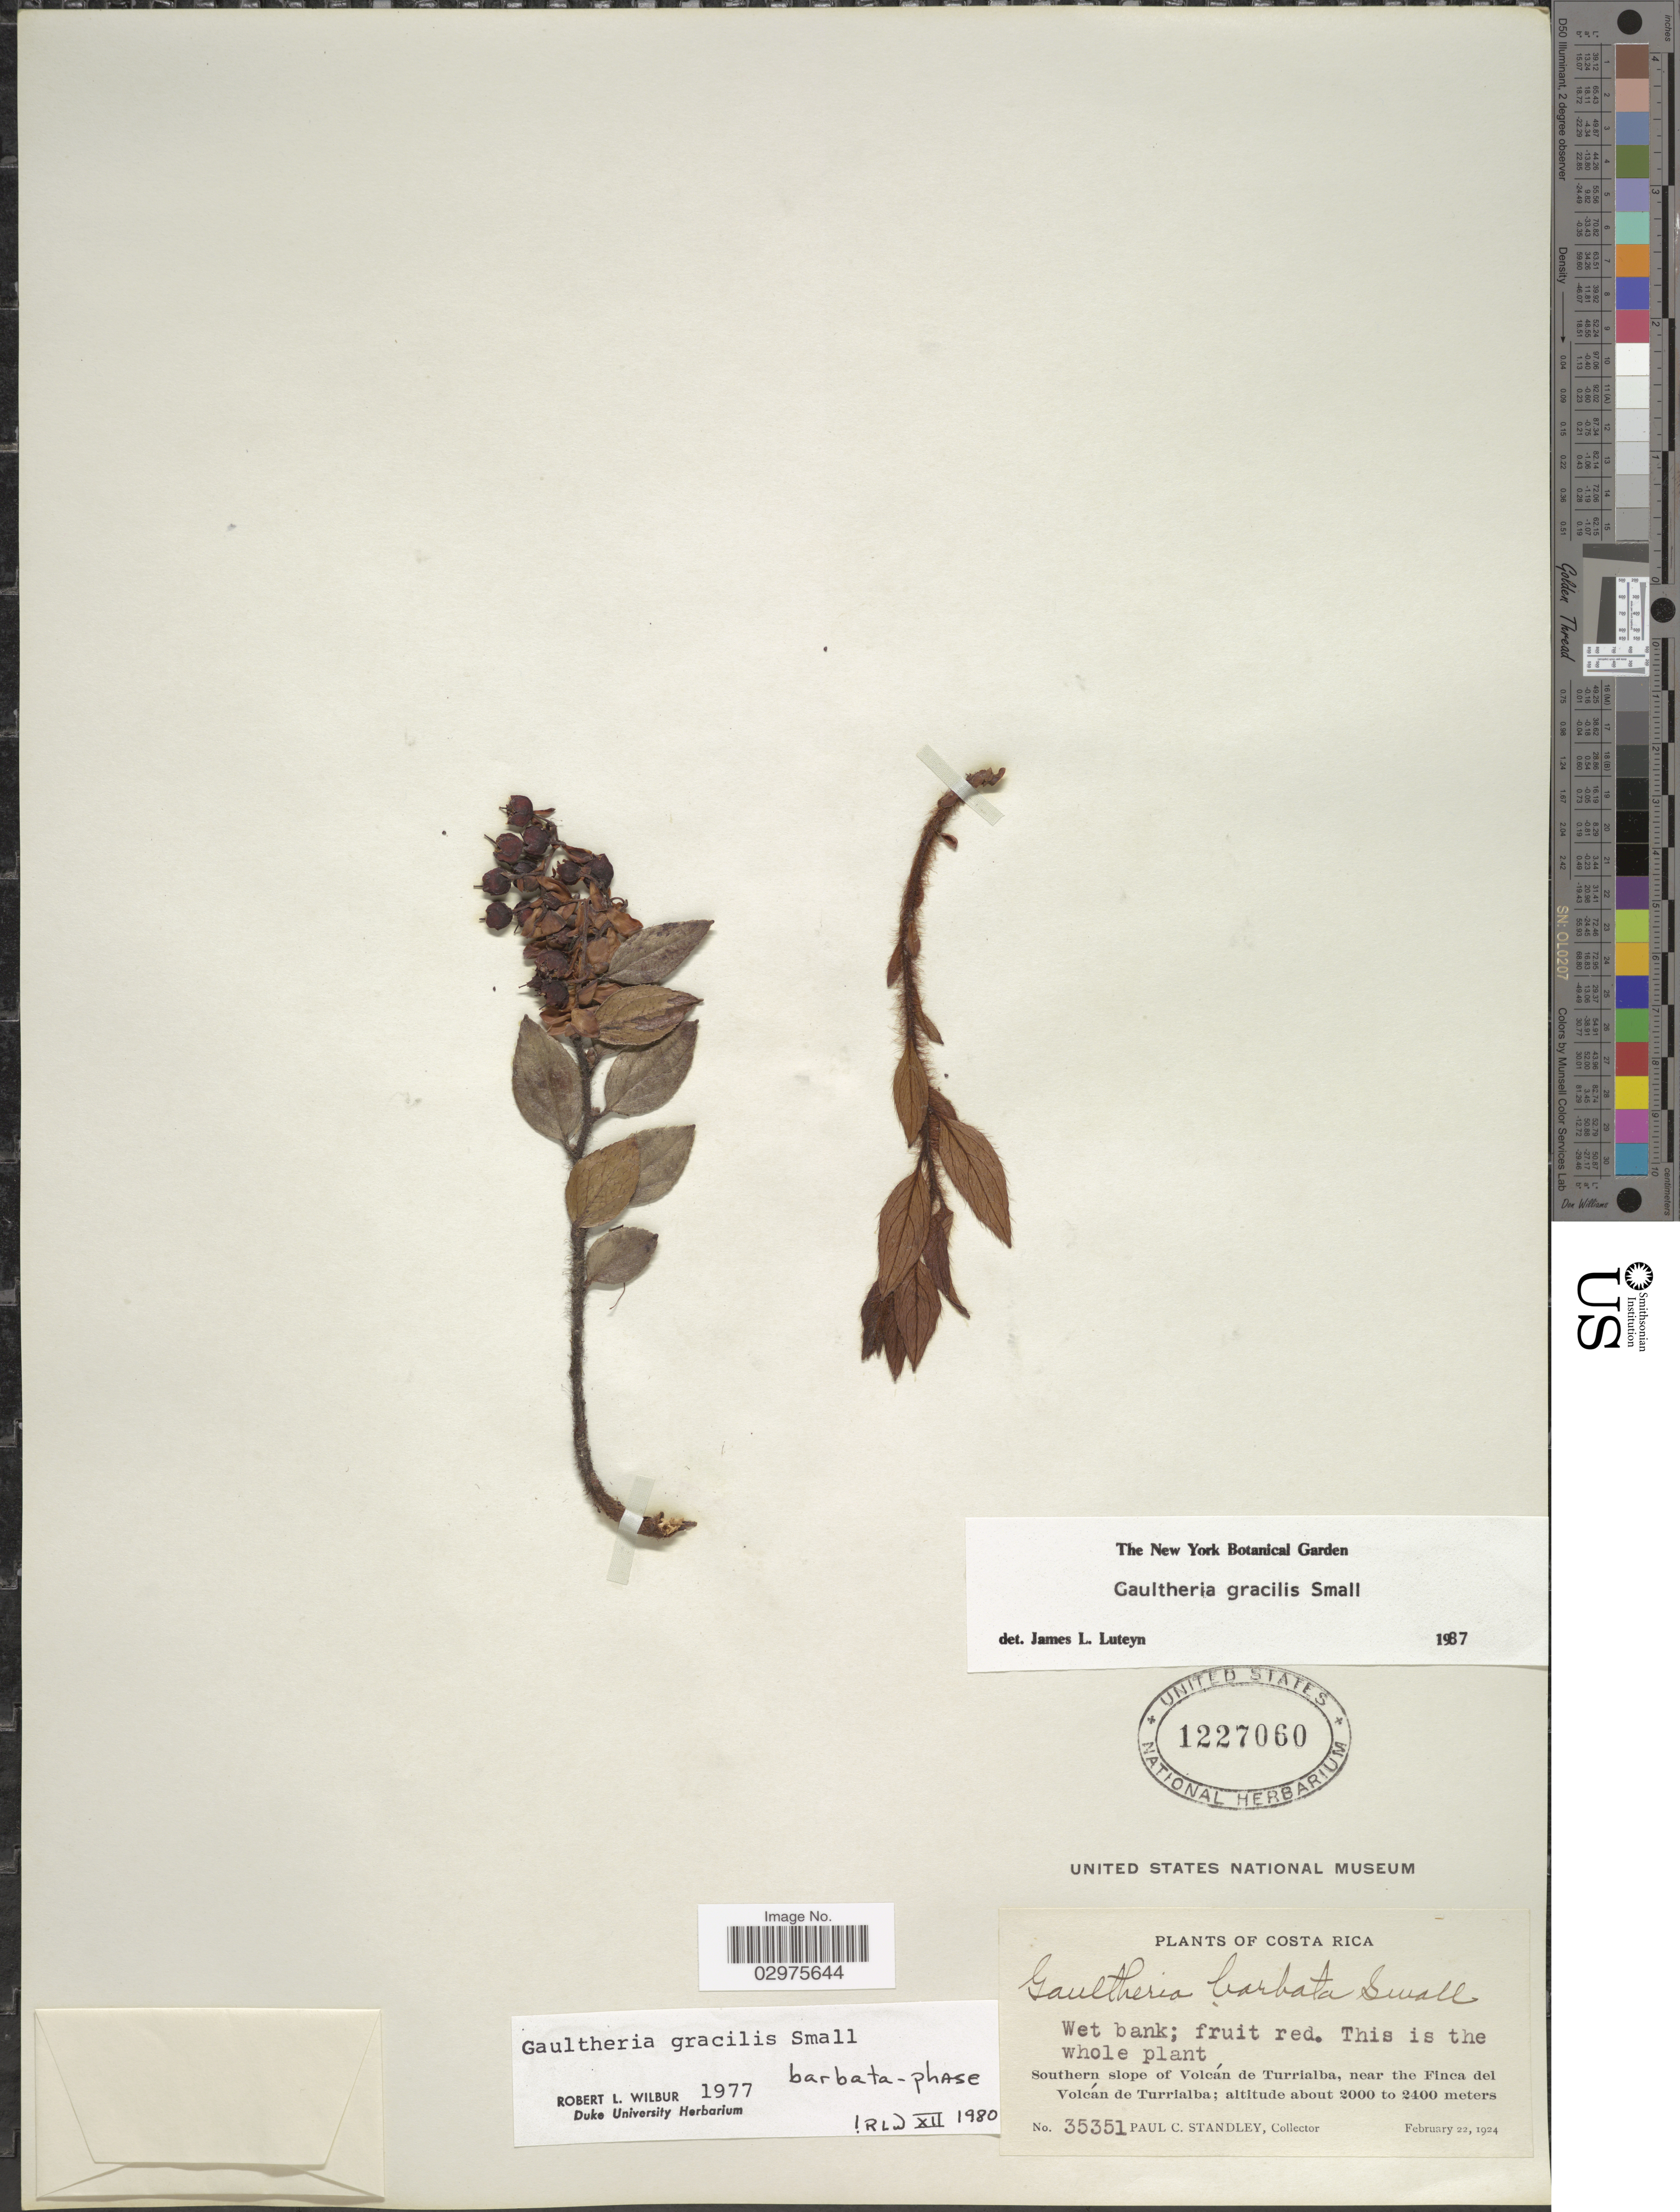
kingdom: Plantae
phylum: Tracheophyta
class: Magnoliopsida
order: Ericales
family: Ericaceae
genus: Gaultheria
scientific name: Gaultheria gracilis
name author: Small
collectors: P. C. Standley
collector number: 35351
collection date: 1924-02-22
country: Costa Rica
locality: Southern slope of Volcán de Turrialba, near the Finca del Volcán de Turrialba.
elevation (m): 2000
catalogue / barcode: US 1227060